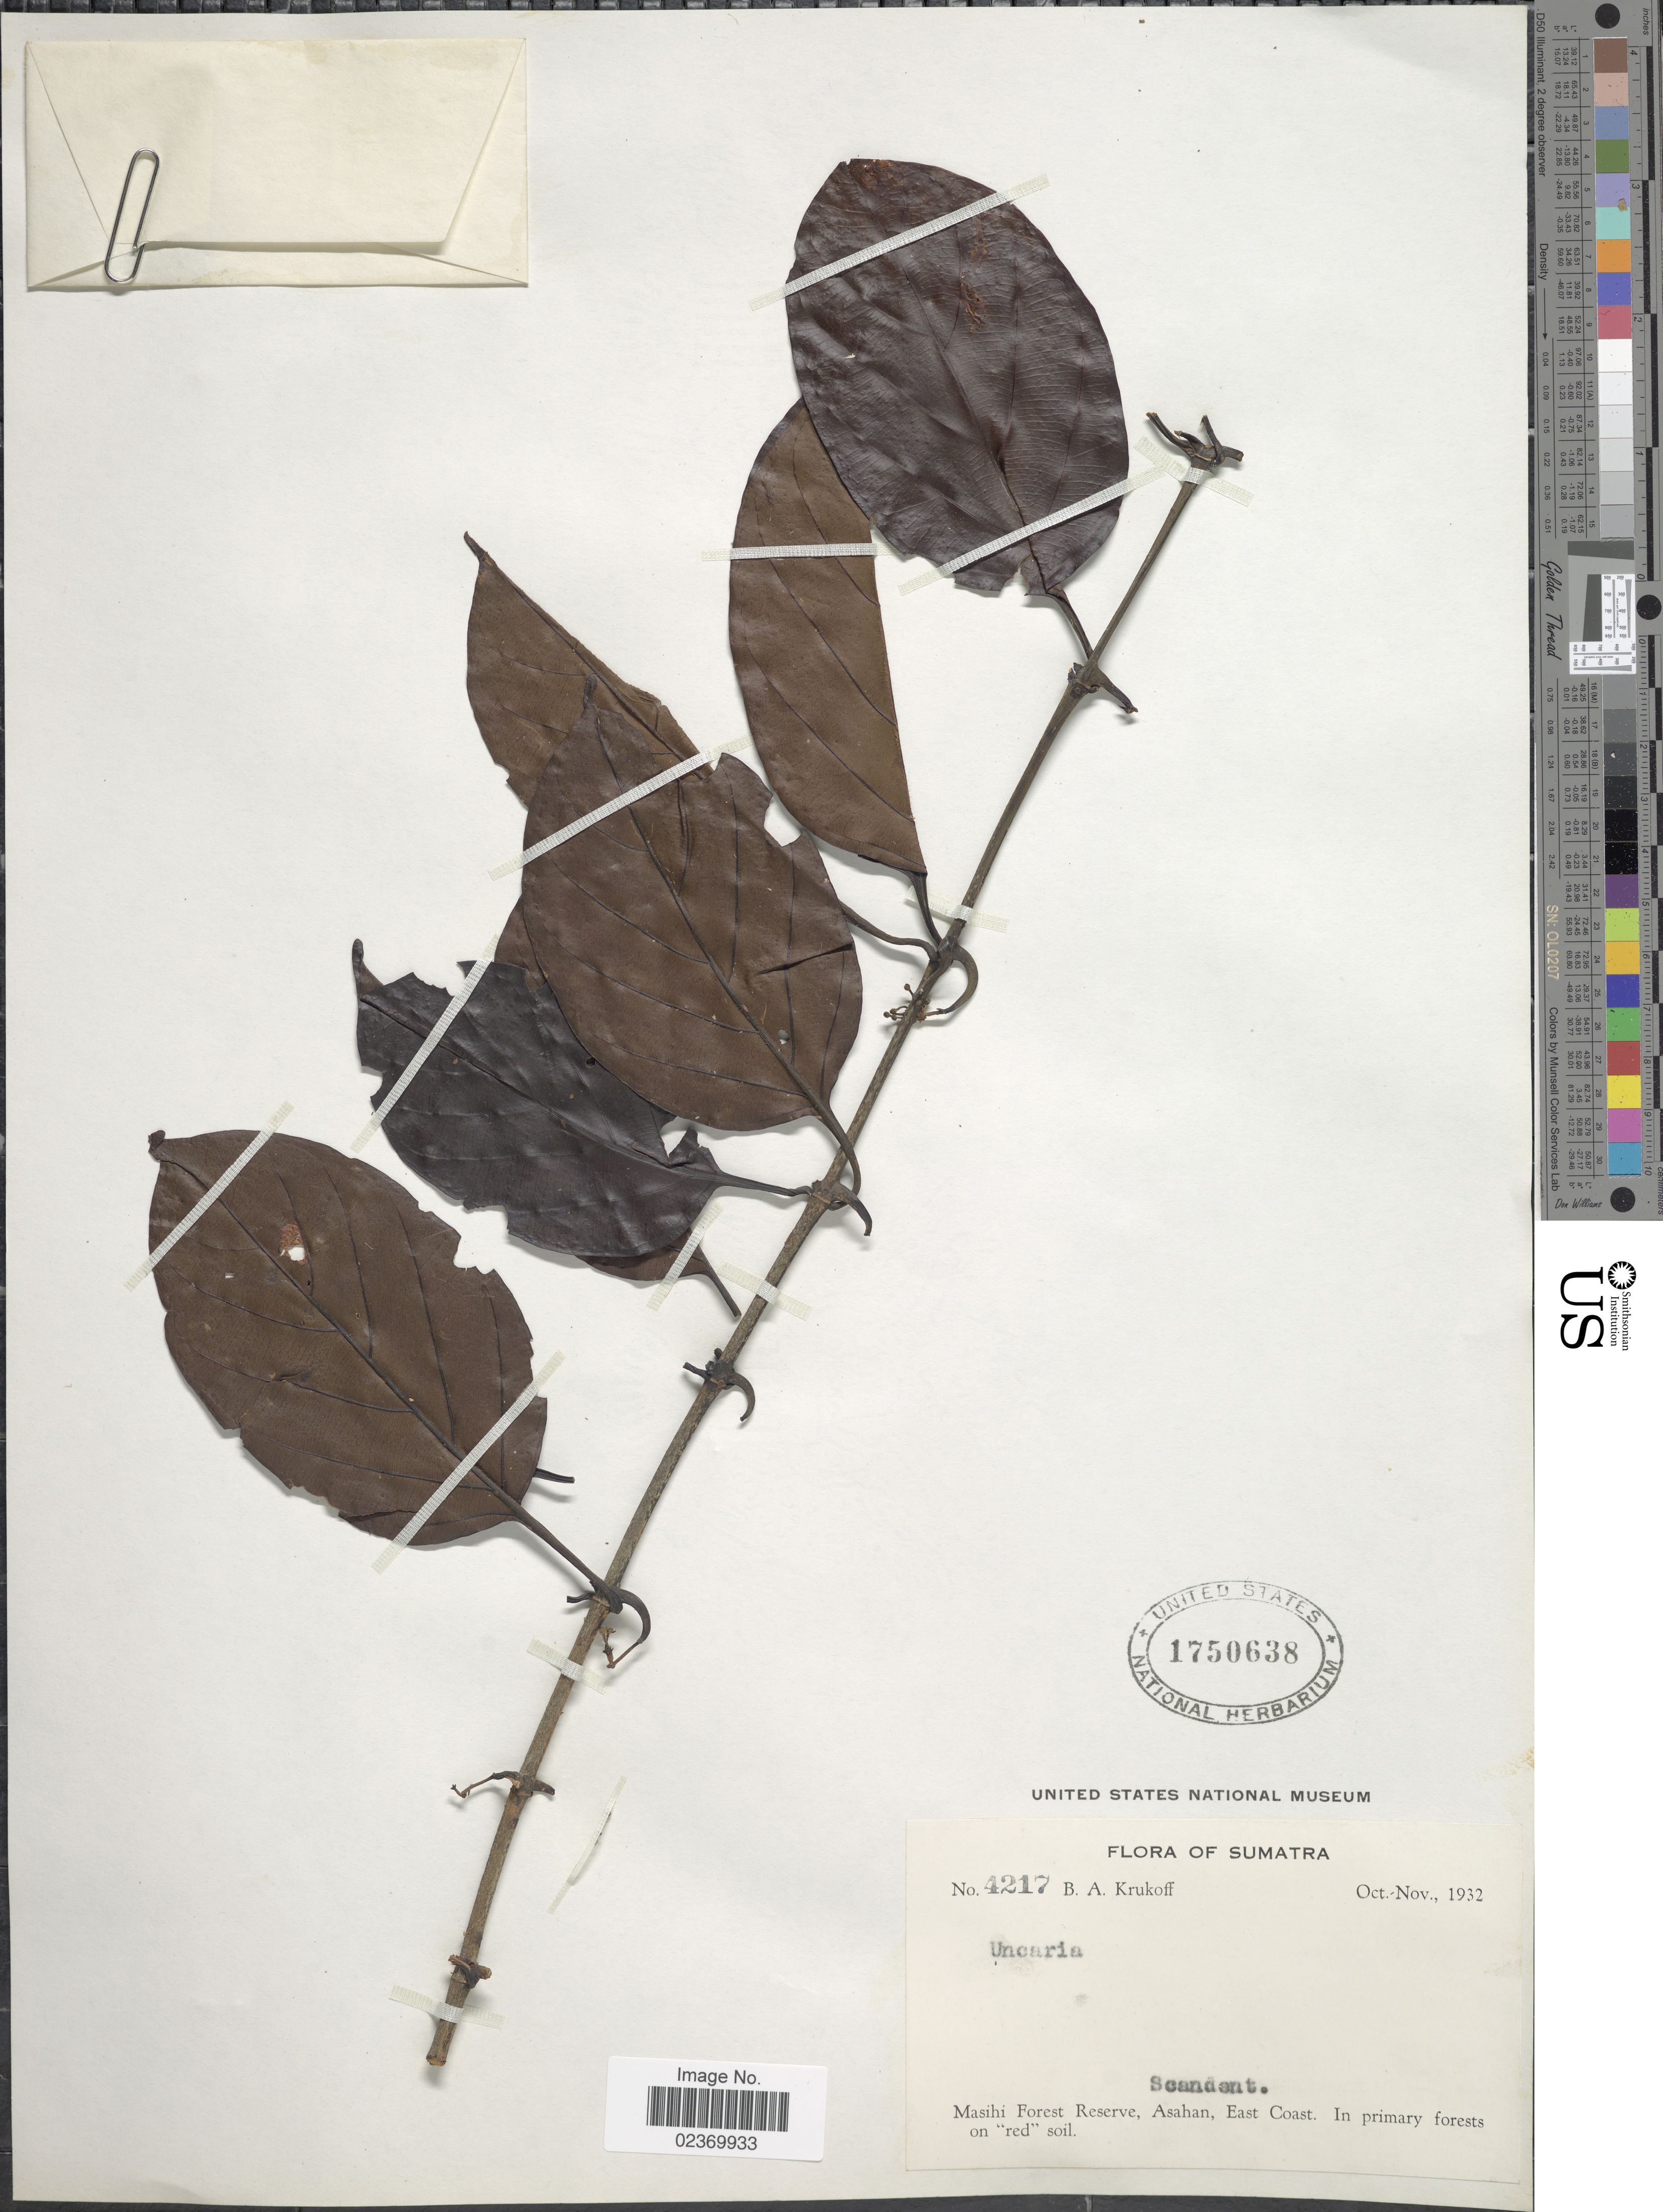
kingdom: Plantae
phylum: Tracheophyta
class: Magnoliopsida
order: Gentianales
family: Rubiaceae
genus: Uncaria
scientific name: Uncaria sp.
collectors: B. A. Krukoff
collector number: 4217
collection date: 1932-10/1932-11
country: Indonesia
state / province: Sumatra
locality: Masihi Forest Reserve, Asahan, East Coast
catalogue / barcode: US 1750638